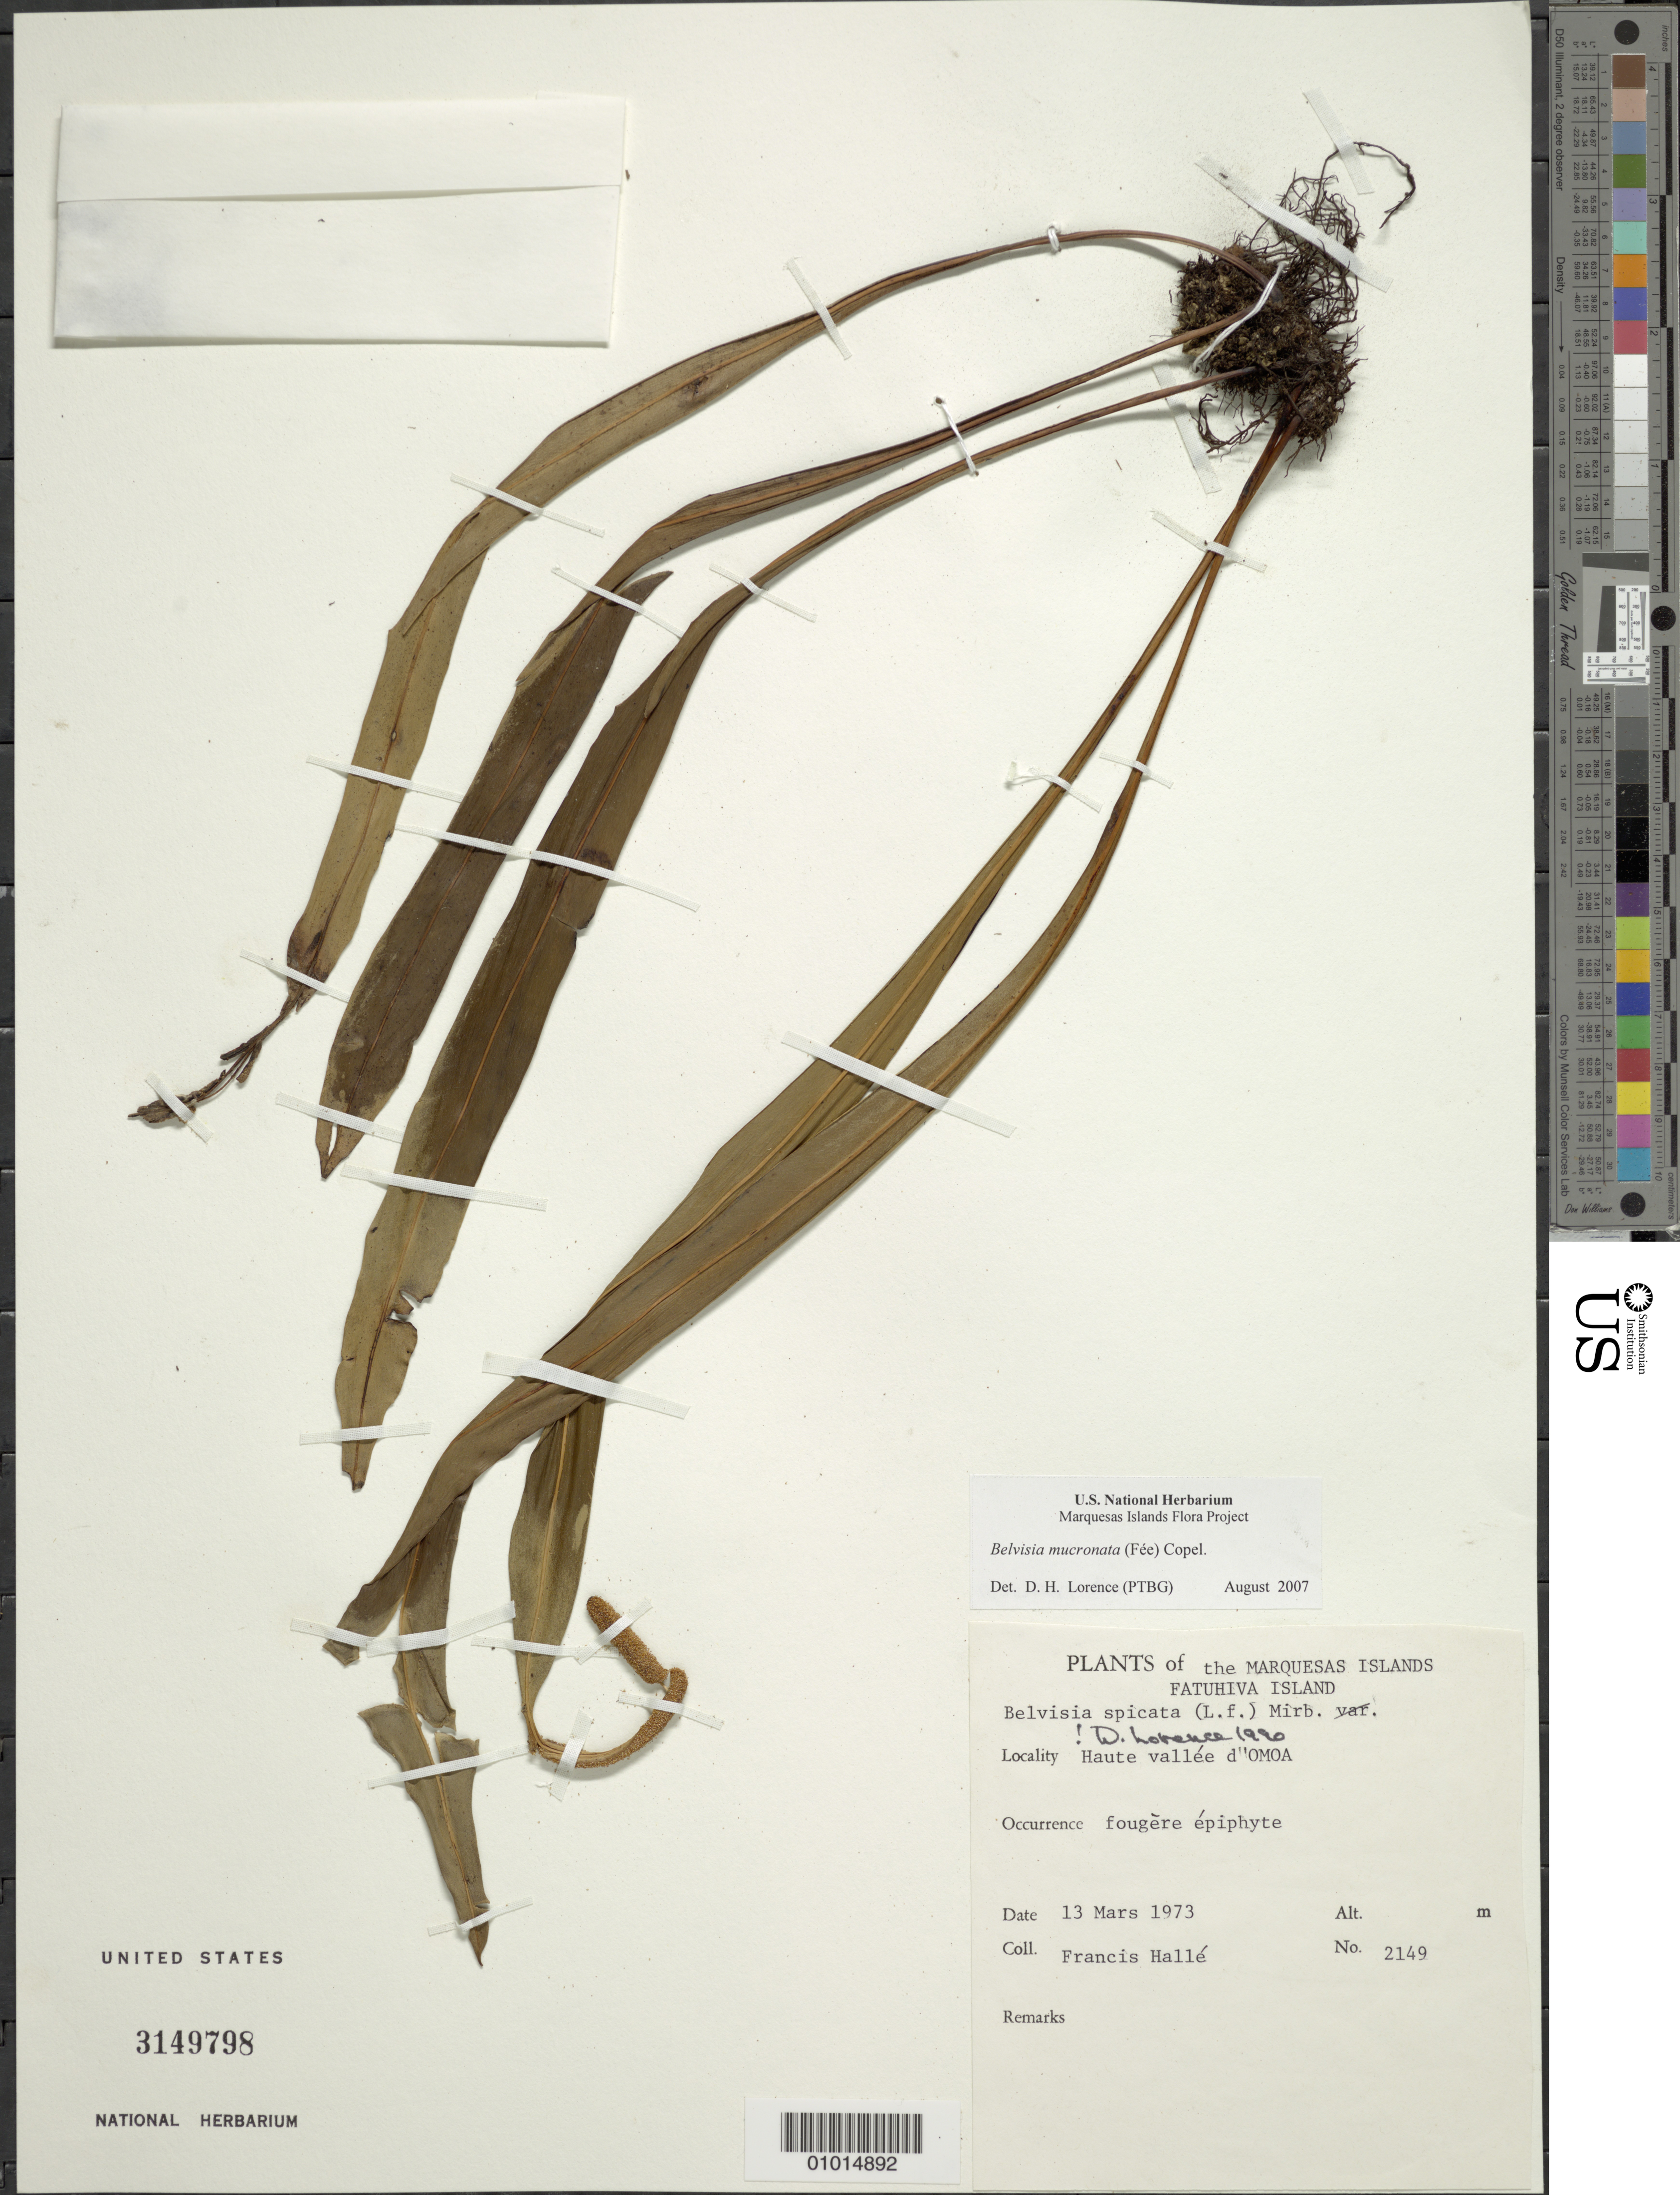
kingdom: Plantae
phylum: Tracheophyta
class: Polypodiopsida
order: Polypodiales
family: Polypodiaceae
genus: Lepisorus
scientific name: Lepisorus mucronatus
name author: (Fée) Li S. Wang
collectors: F. Hallé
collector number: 2149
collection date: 1973-03-13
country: French Polynesia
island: Fatu Hiva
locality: Haute vallée d'Omo'a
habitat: Fougère épiphyte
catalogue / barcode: US 3149798